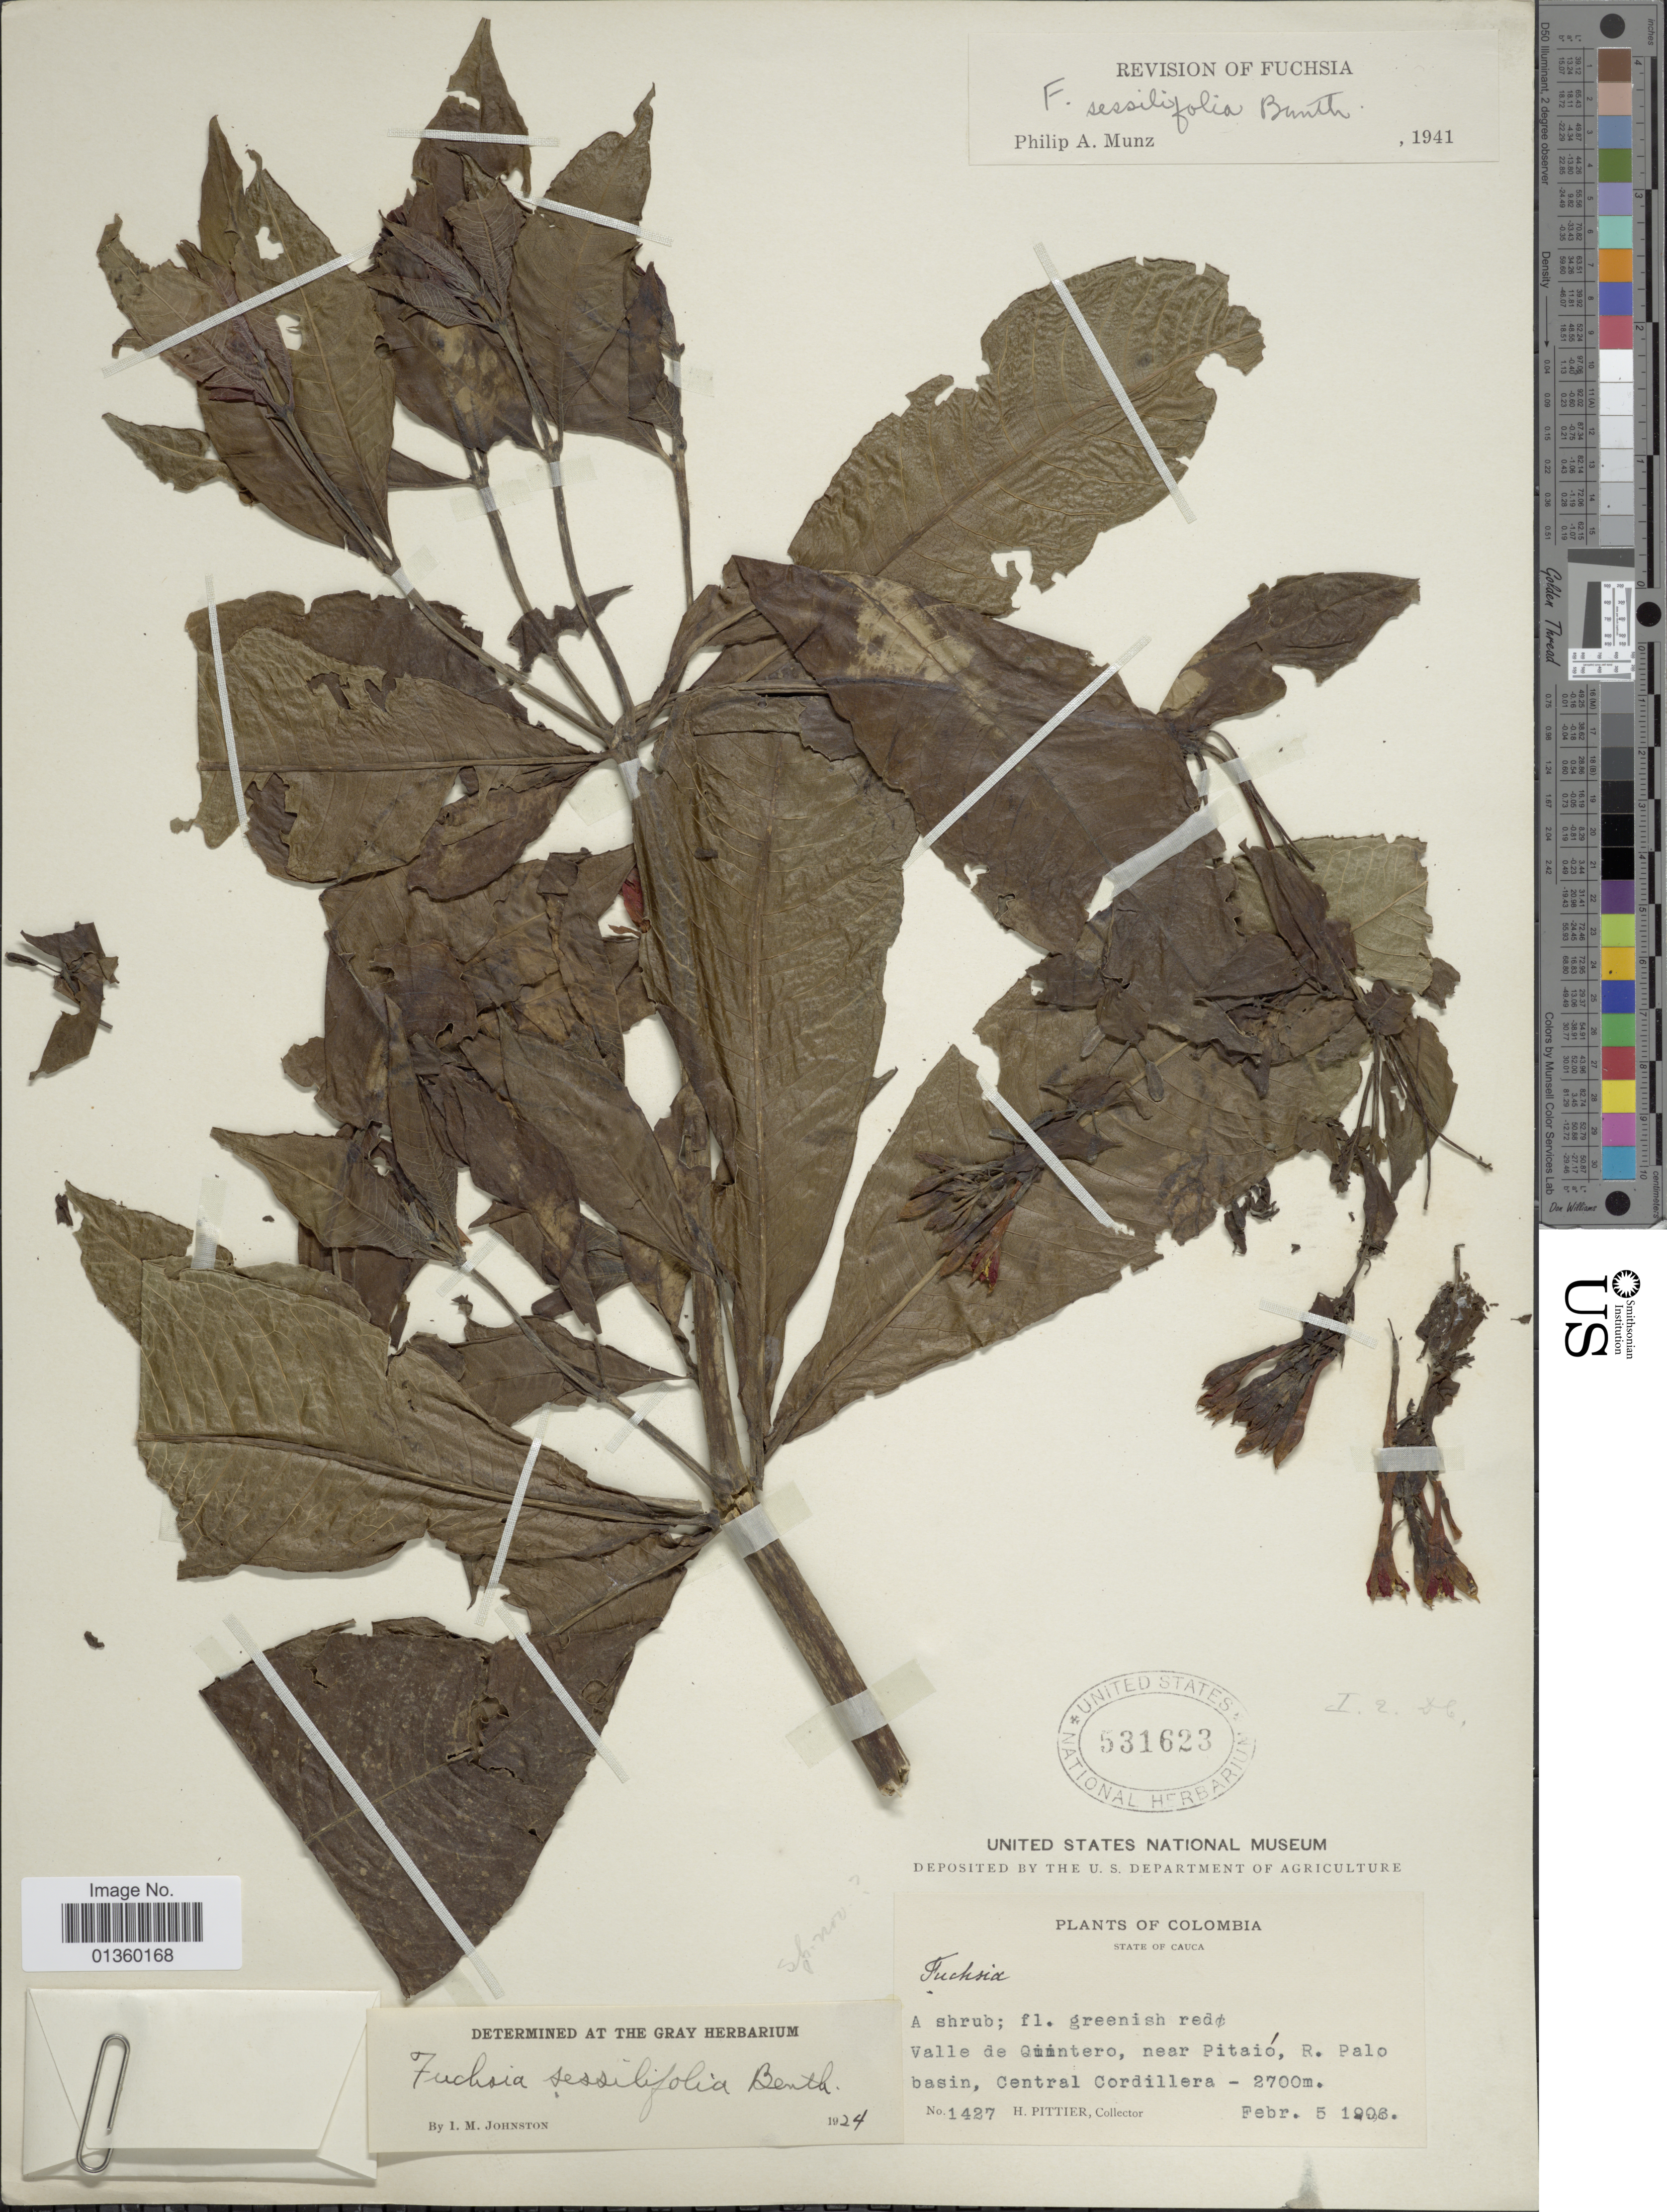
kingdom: Plantae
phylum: Tracheophyta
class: Magnoliopsida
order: Myrtales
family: Onagraceae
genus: Fuchsia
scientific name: Fuchsia sessilifolia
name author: Benth.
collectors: H. F. Pittier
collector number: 1427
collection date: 1906-02-05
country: Colombia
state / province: Cauca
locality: Valle de Quintero, near Pitaió, R. Palo basin, Central Cordillera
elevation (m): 2700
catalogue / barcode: US 531623